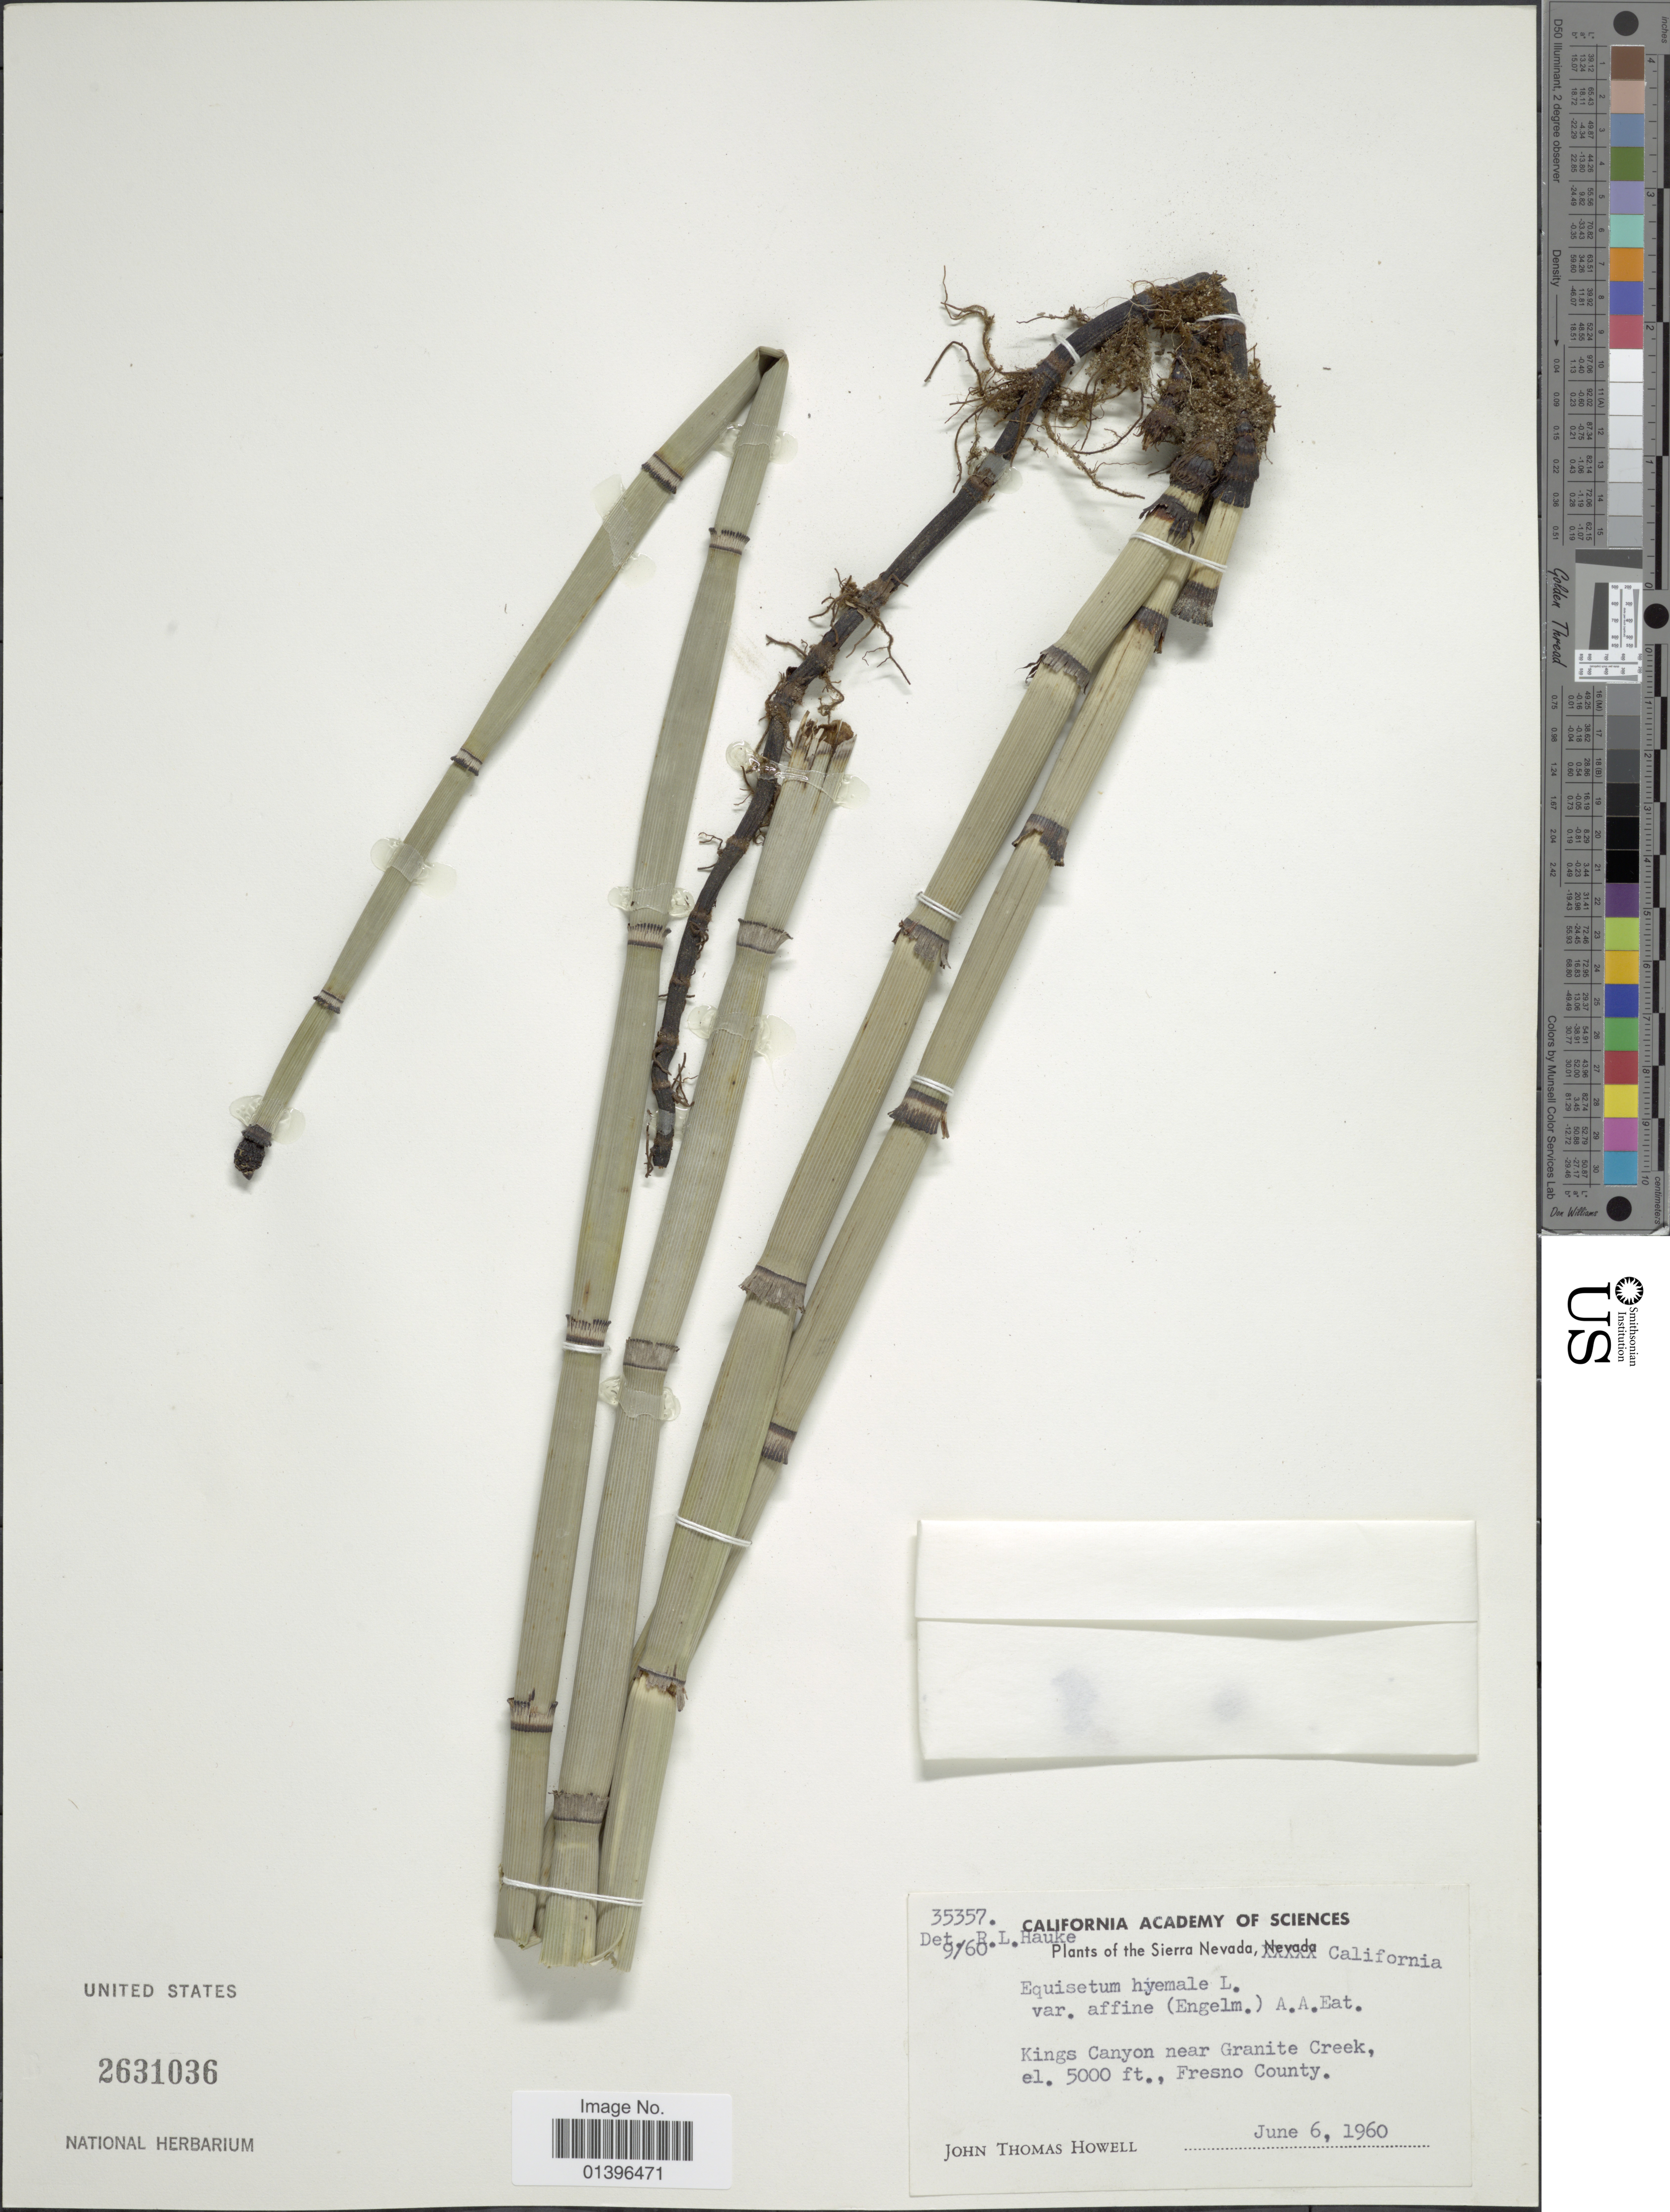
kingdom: Plantae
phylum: Tracheophyta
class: Polypodiopsida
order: Equisetales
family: Equisetaceae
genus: Equisetum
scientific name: Equisetum hyemale var. affine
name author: (Engelm.) A.A. Eaton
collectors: J. H. Thomas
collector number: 35357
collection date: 1960-06-06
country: United States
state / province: California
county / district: Fresno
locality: Sierra Nevada. Kings Canyon near Granite Creek, Fresno County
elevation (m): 1524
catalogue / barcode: US 2631036